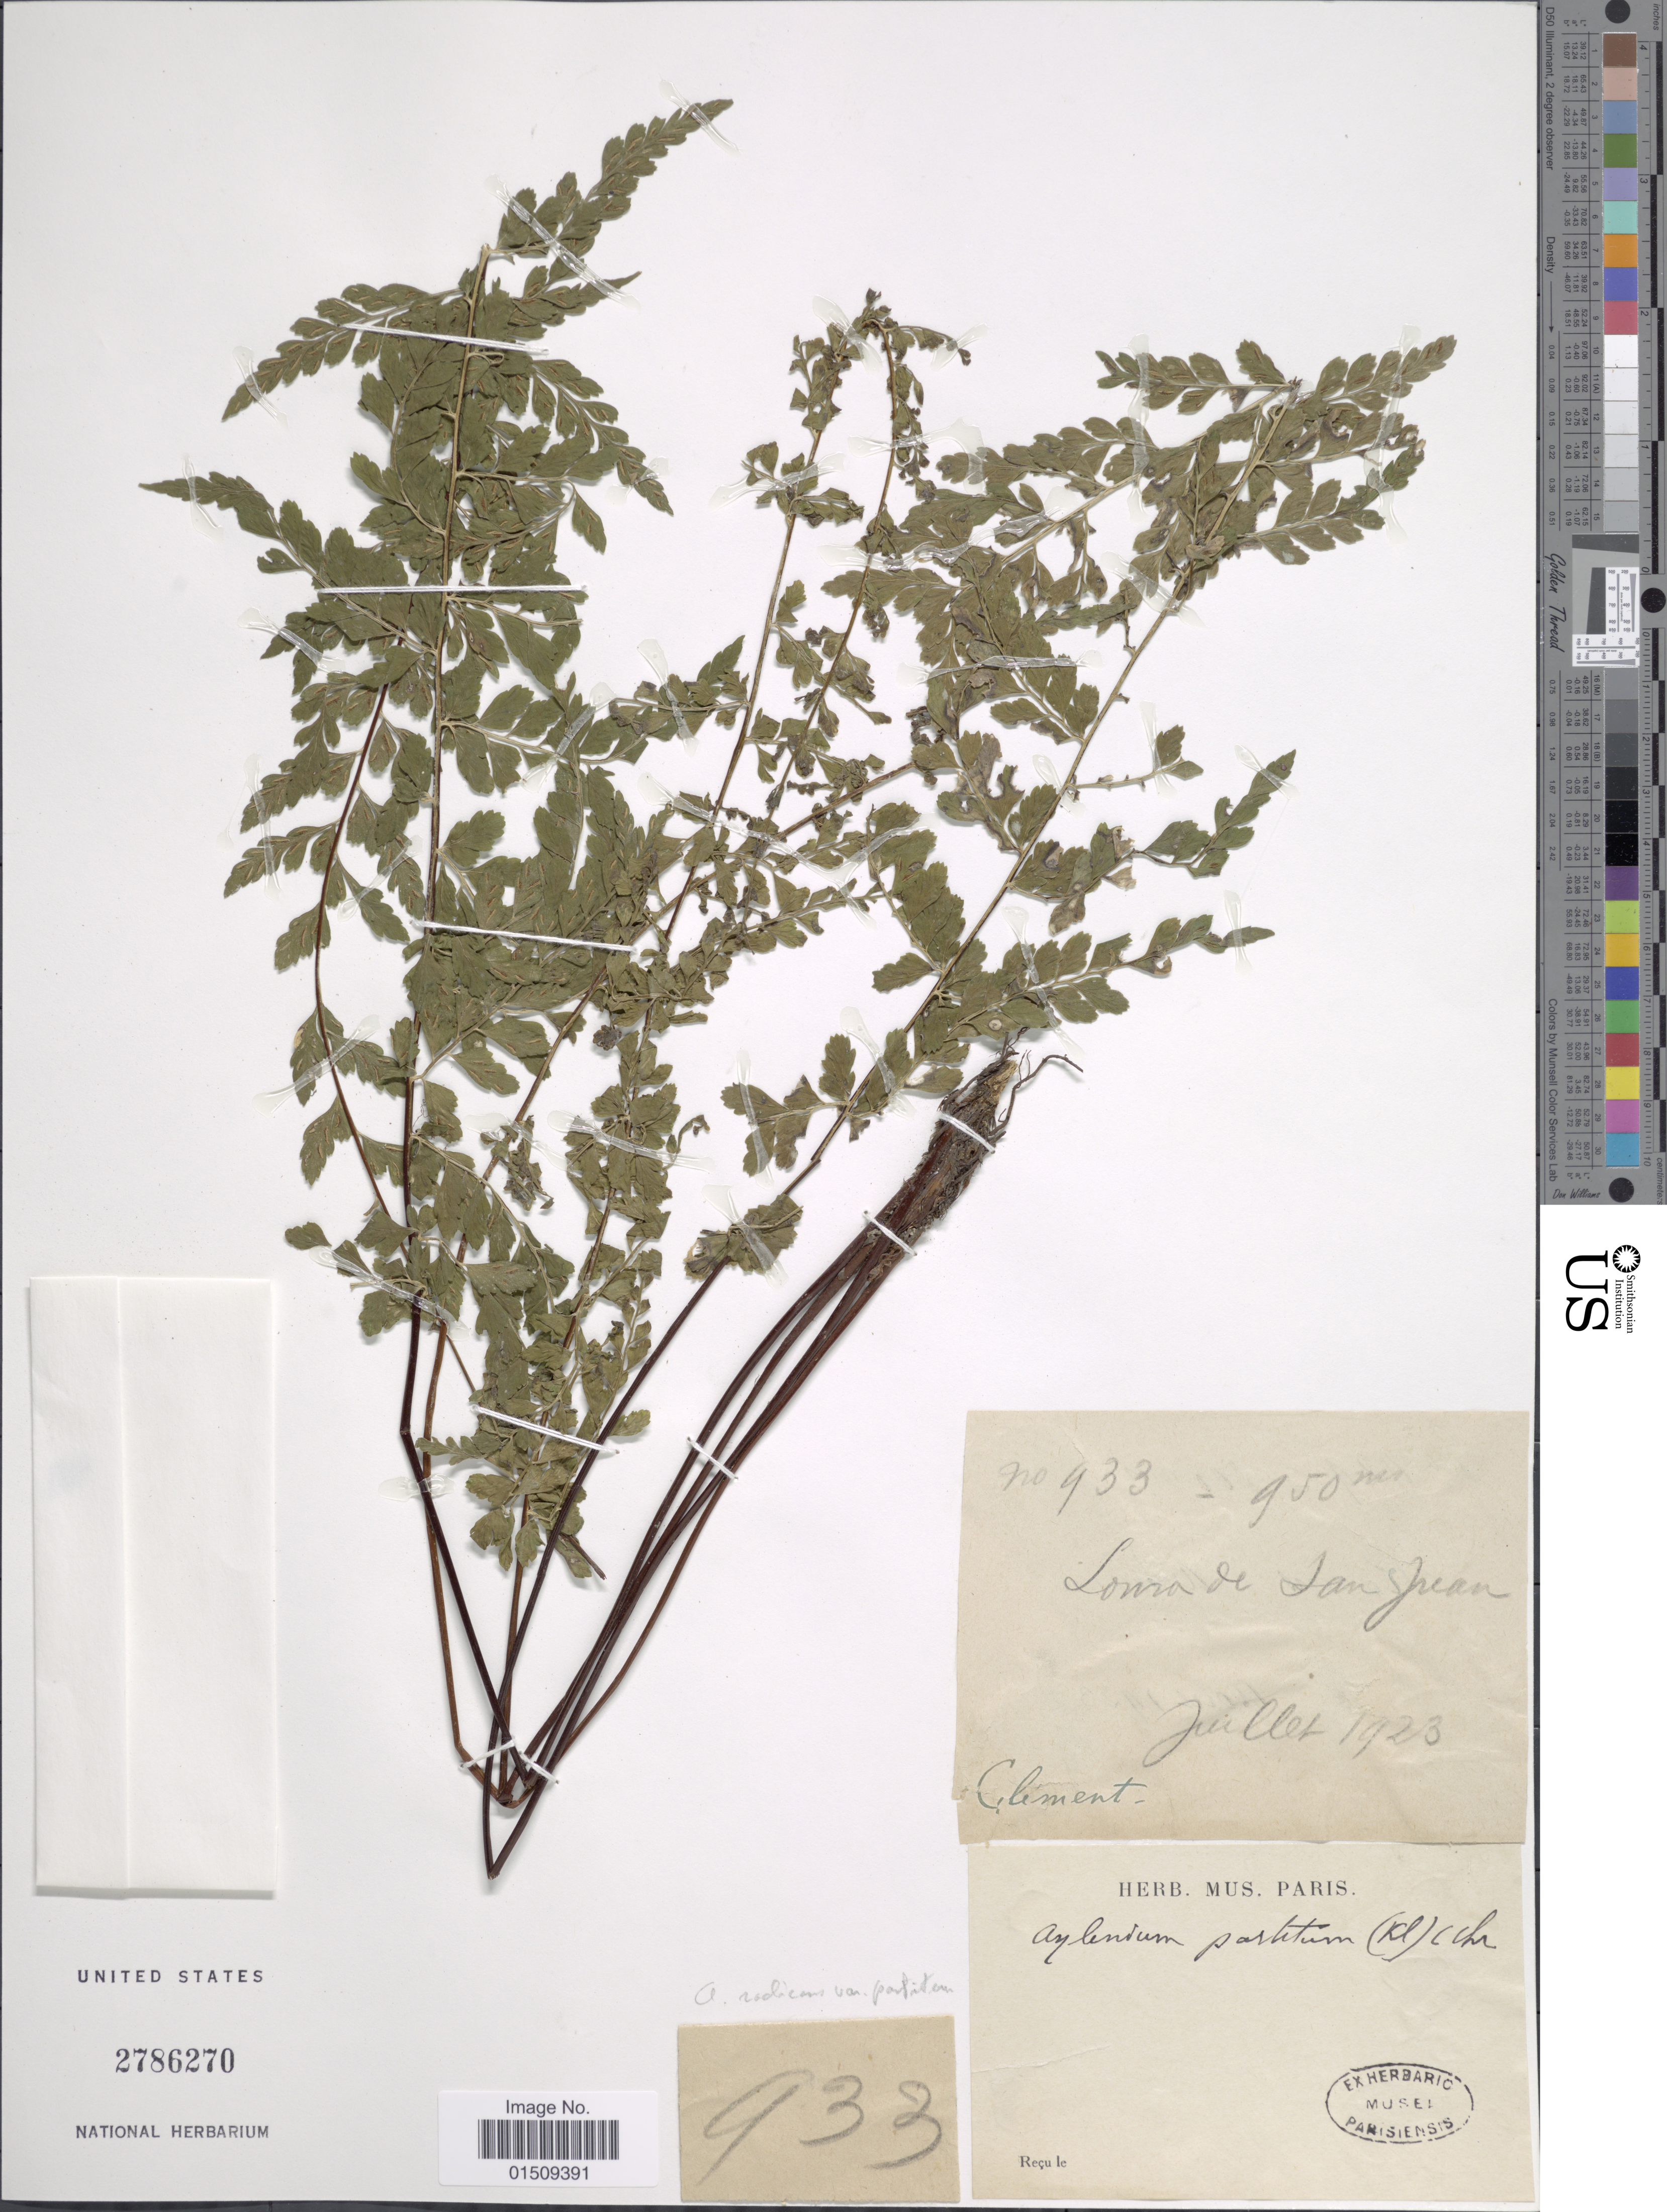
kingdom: Plantae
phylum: Tracheophyta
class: Polypodiopsida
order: Polypodiales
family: Aspleniaceae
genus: Asplenium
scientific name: Asplenium radicans var. dentatum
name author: (Klotzsch) Bonap.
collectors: -. Clement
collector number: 933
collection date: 1923-07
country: Cuba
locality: Loma de San Juan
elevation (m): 950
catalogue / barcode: US 2786270